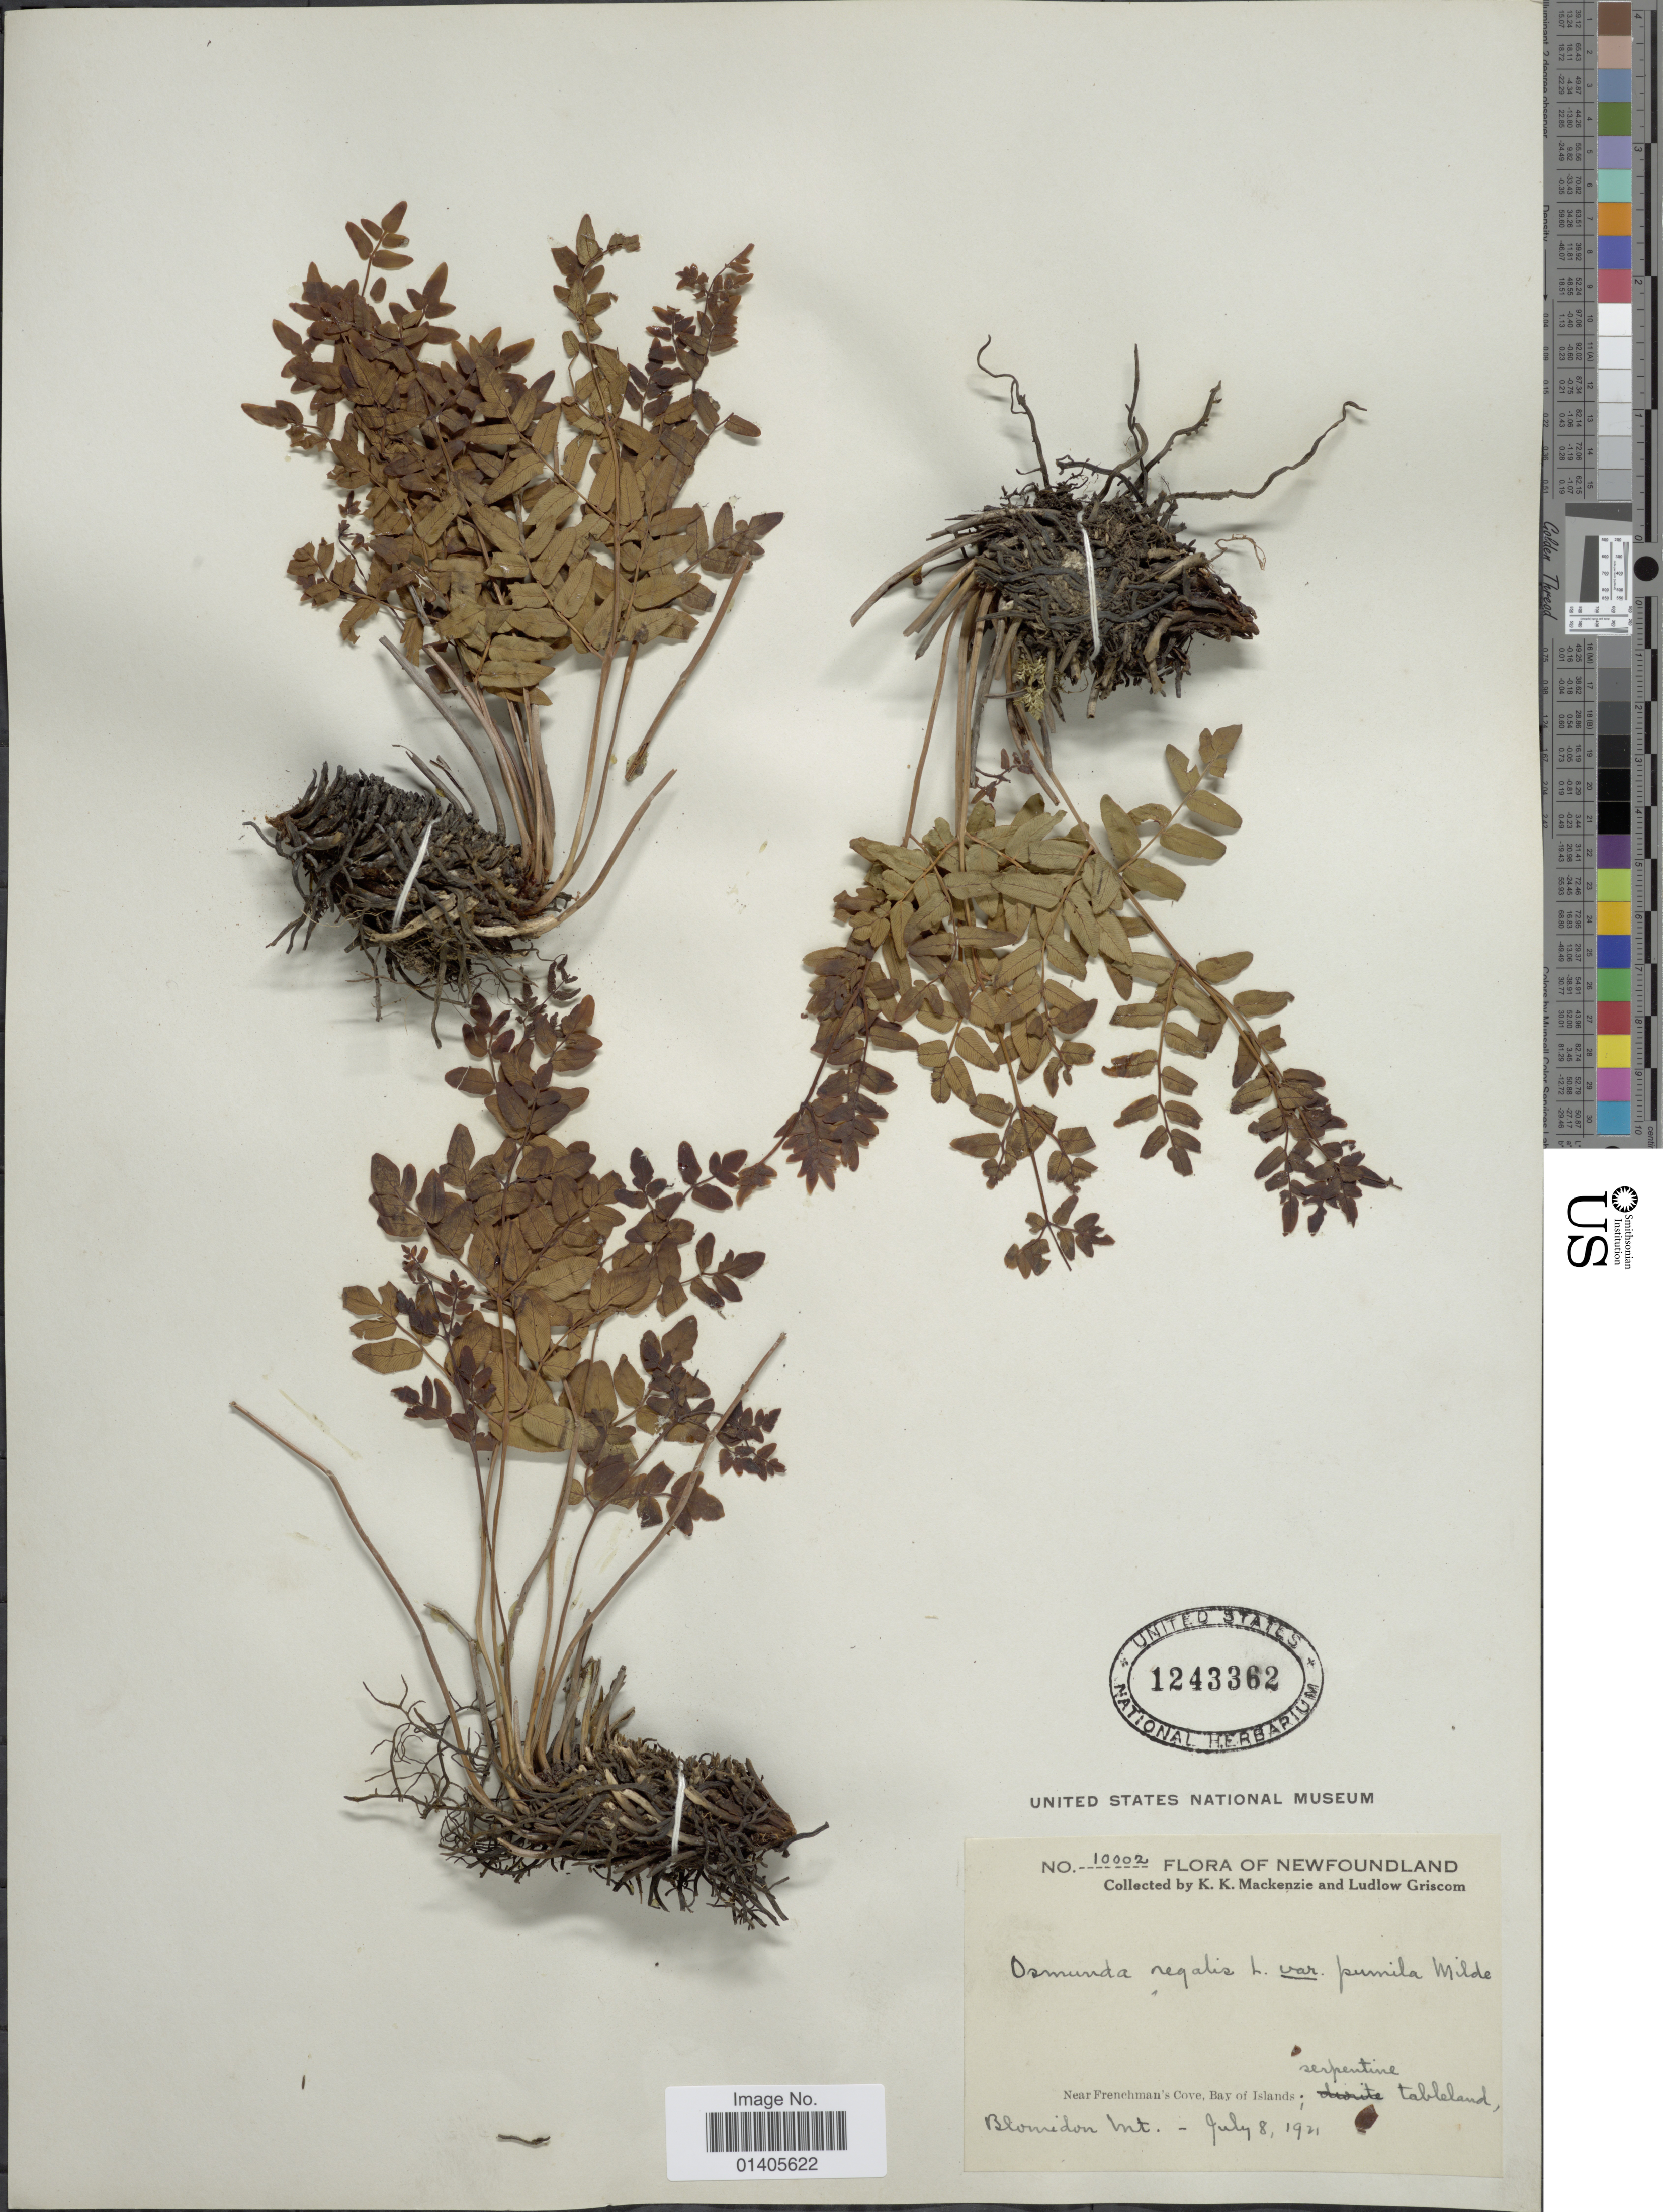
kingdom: Plantae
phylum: Tracheophyta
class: Polypodiopsida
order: Osmundales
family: Osmundaceae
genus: Osmunda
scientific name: Osmunda regalis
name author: L.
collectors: K. K. Mackenzie & L. Griscom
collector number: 10002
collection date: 1921-07-08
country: Canada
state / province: Newfoundland and Labrador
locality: Near Frenchman's Cove, Bay of Islands, Blomidon Mt.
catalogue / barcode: US 1243362